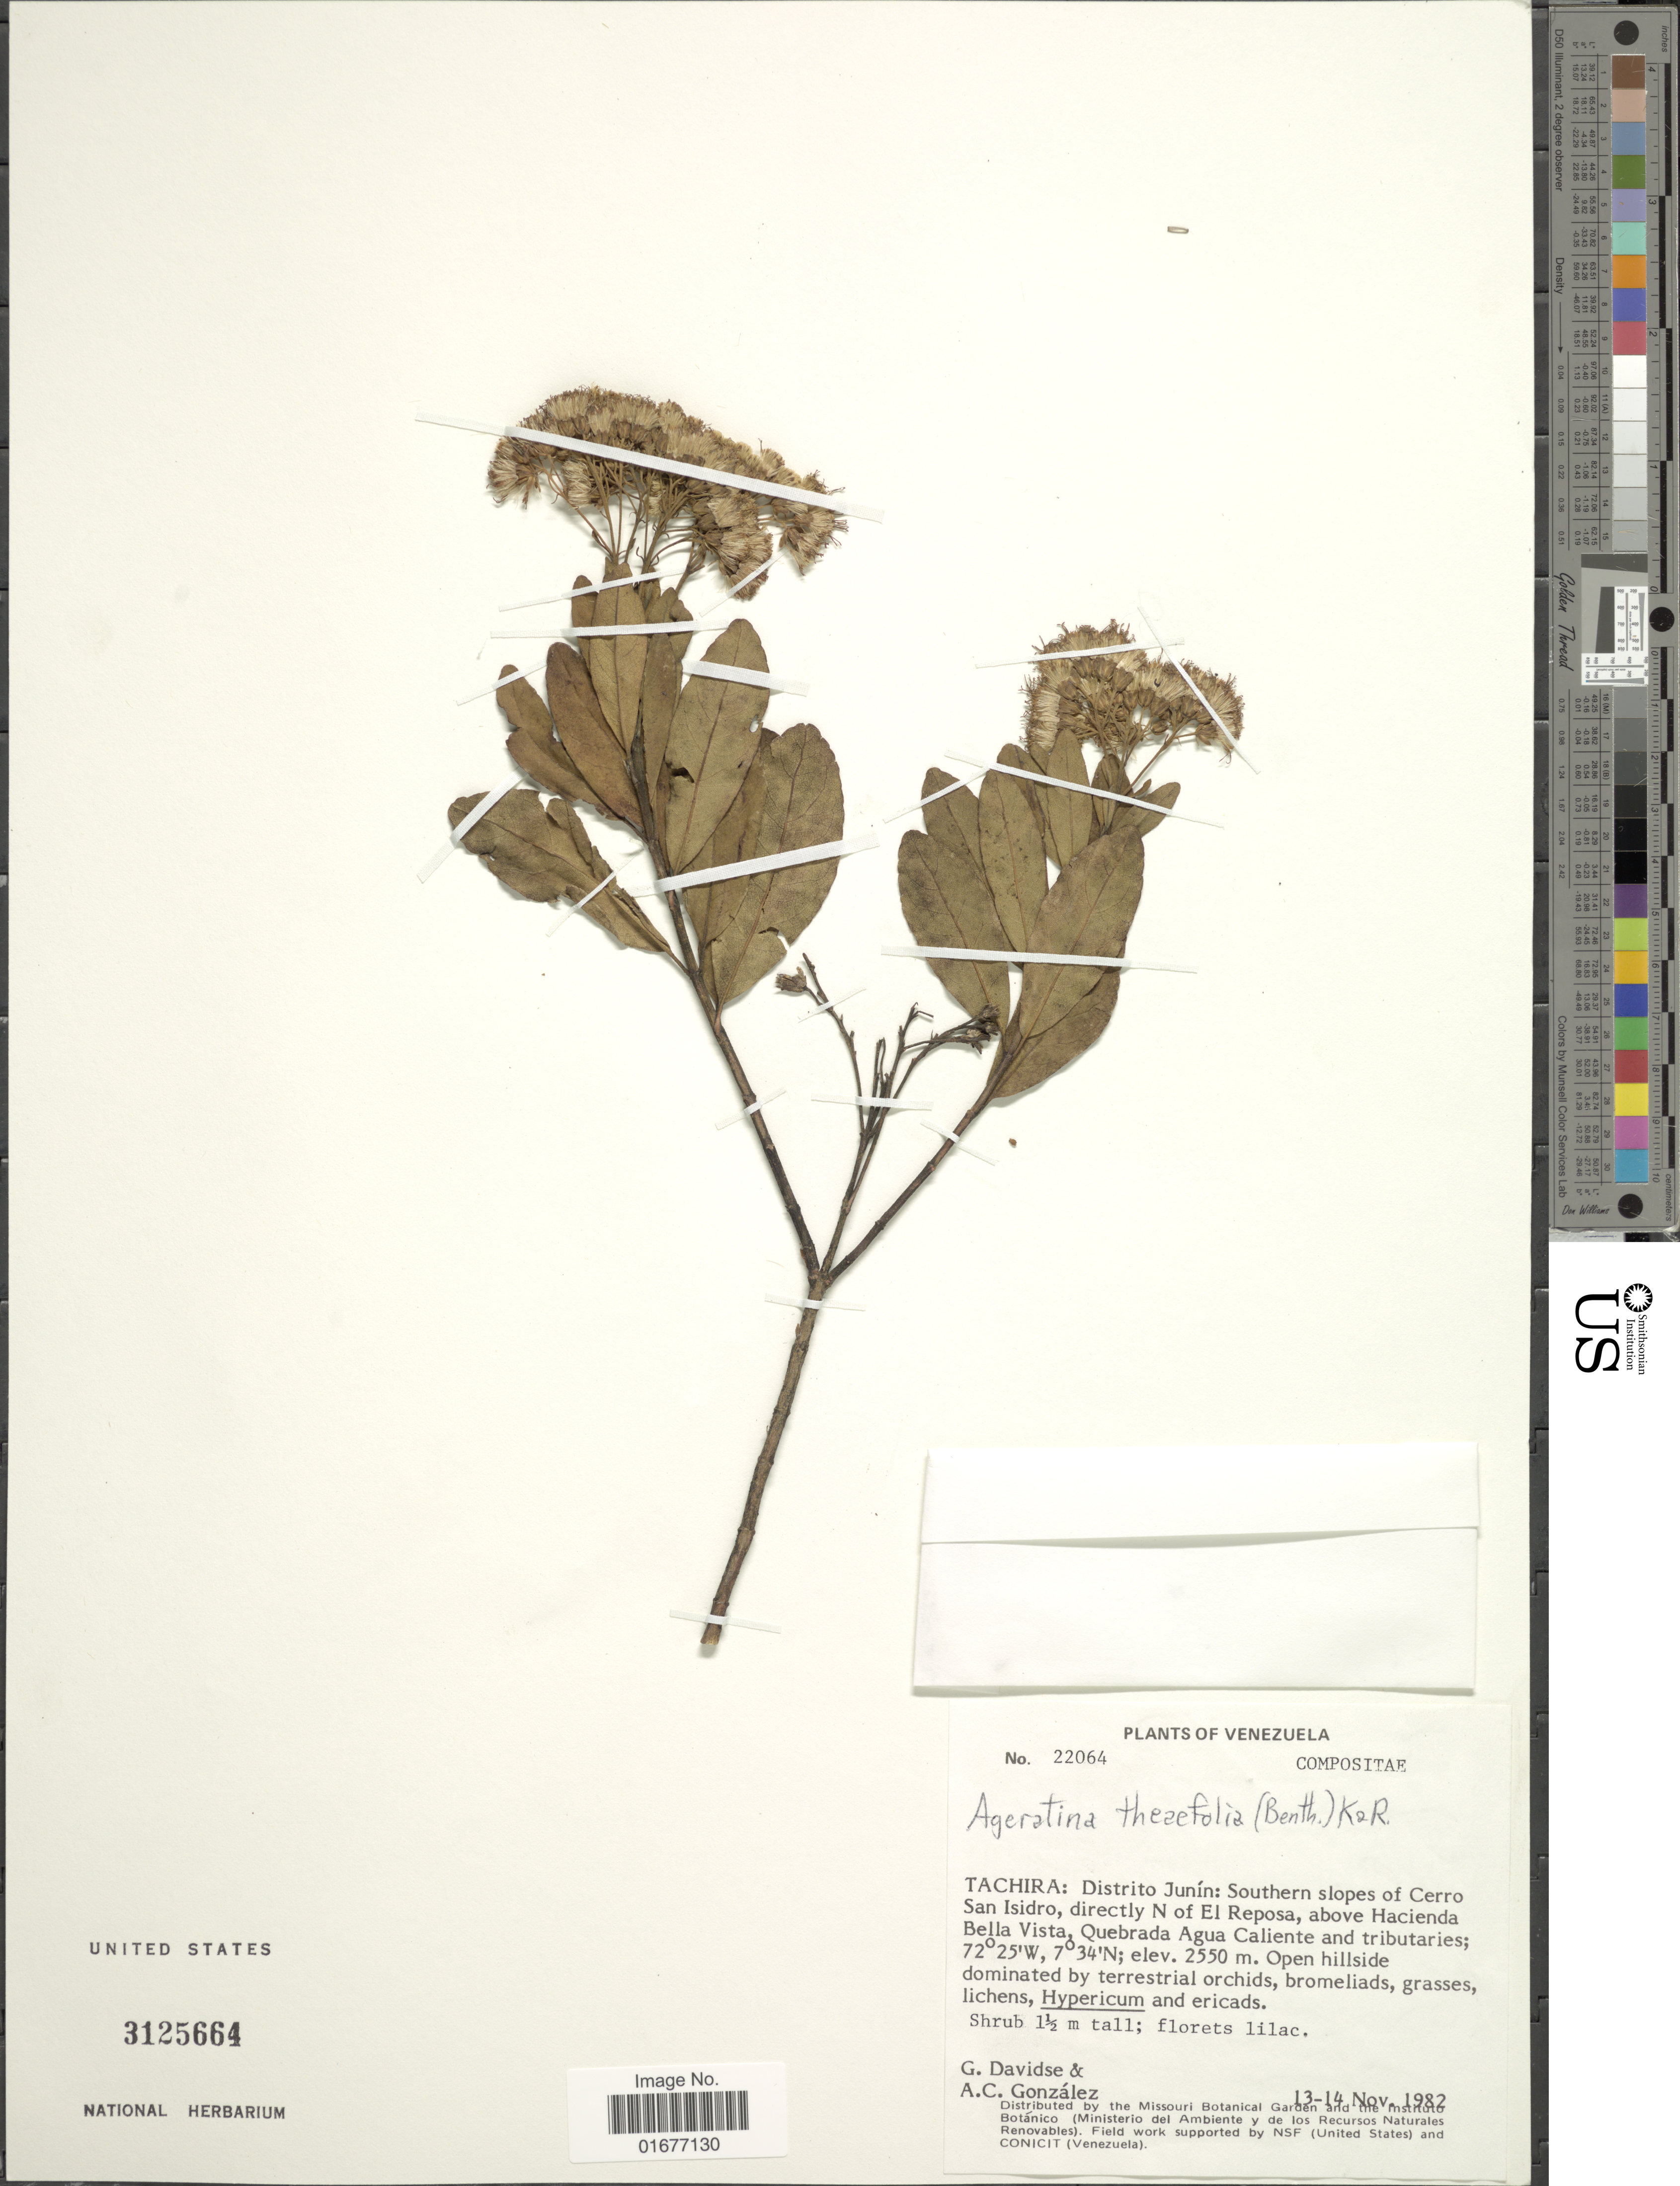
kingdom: Plantae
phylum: Tracheophyta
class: Magnoliopsida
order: Asterales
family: Asteraceae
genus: Ageratina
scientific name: Ageratina theaefolia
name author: (Benth.) R.M. King & H. Rob.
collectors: G. Davidse & A. Gonzáles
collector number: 22064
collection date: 1982-11-13/1982-11-14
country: Venezuela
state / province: Tachira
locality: Distrito Junin: Southern slopes of Cerro San Isidro, directly N of El Reposa, above Hacienda Bella Vista, Quebrada Agua Caliente and tributaries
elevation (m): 2550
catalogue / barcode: US 3125664